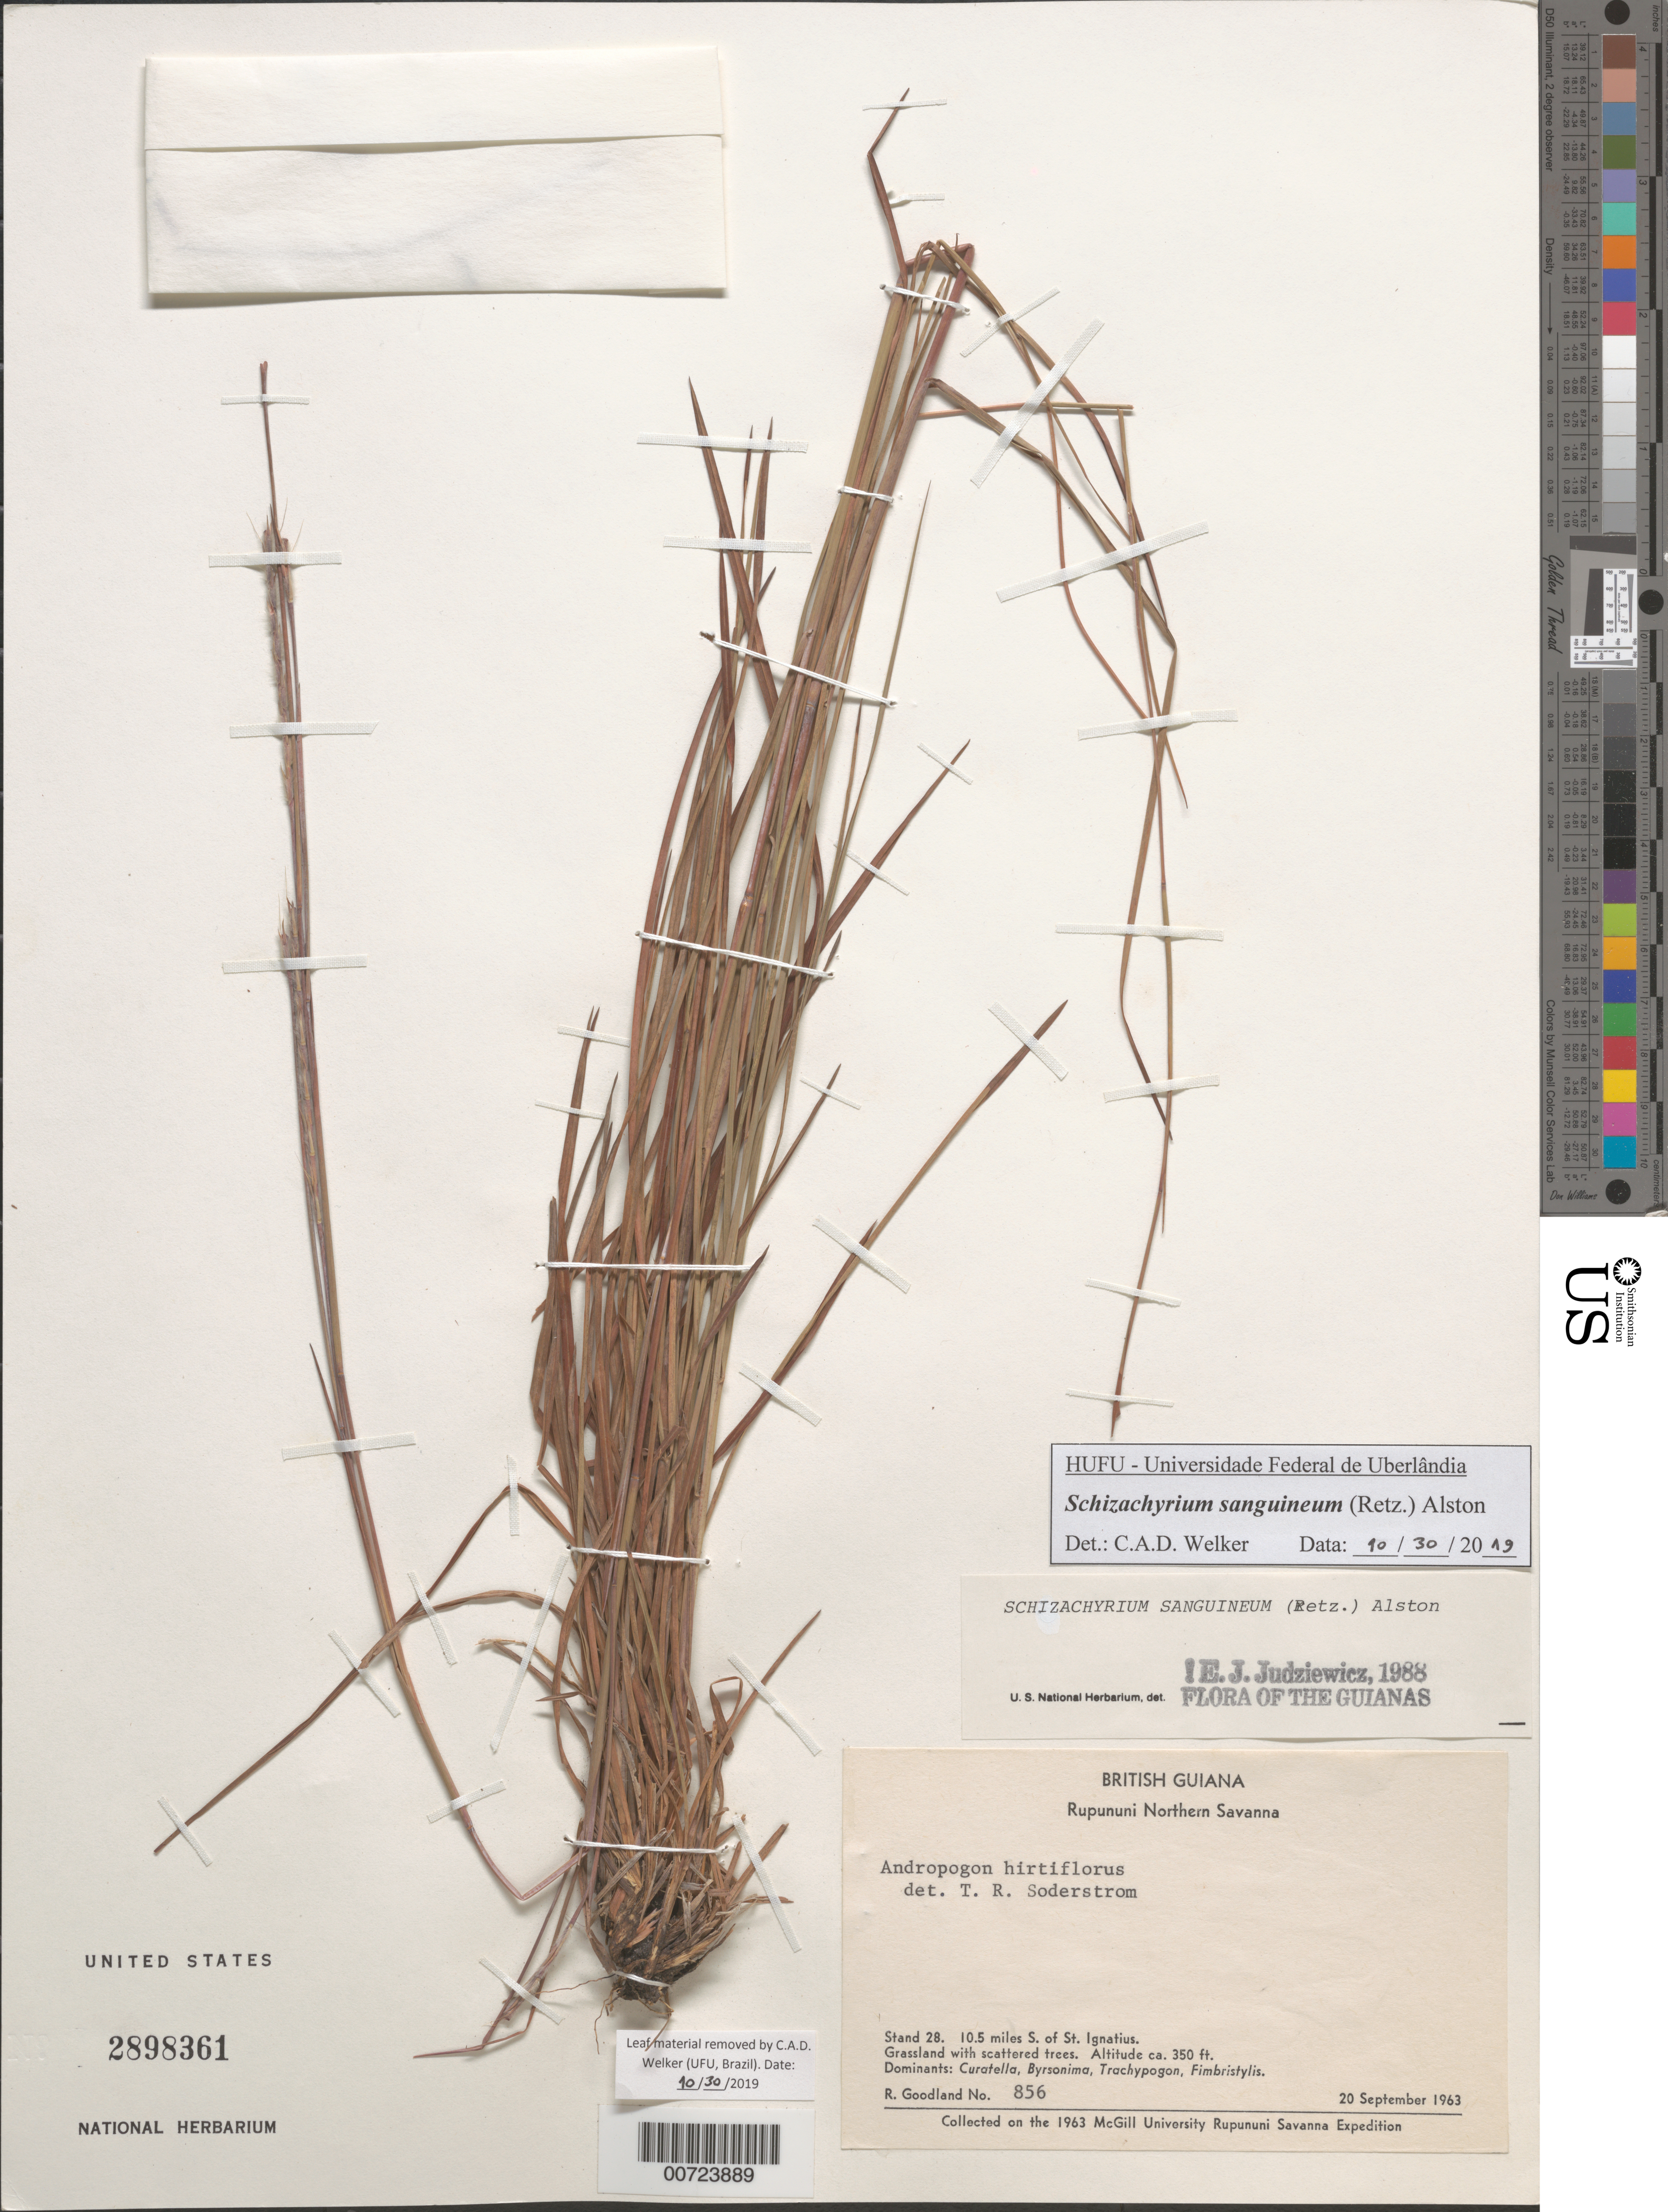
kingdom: Plantae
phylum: Tracheophyta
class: Liliopsida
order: Poales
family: Poaceae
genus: Schizachyrium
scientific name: Schizachyrium sanguineum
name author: (Retz.) Alston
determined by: Judziewicz, E. J.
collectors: R. Goodland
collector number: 856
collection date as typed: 20-Sep-63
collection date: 1963-09-20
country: Guyana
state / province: U. Takutu-U. Essequibo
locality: Rupununi Northern Savanna, St. Ignatius, 10.5 mi. S of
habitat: Grassland with scattered trees. Dominants: Curatella, Byrsonima, Trachypogon, Fimbristylis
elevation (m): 107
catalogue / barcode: US 2898361